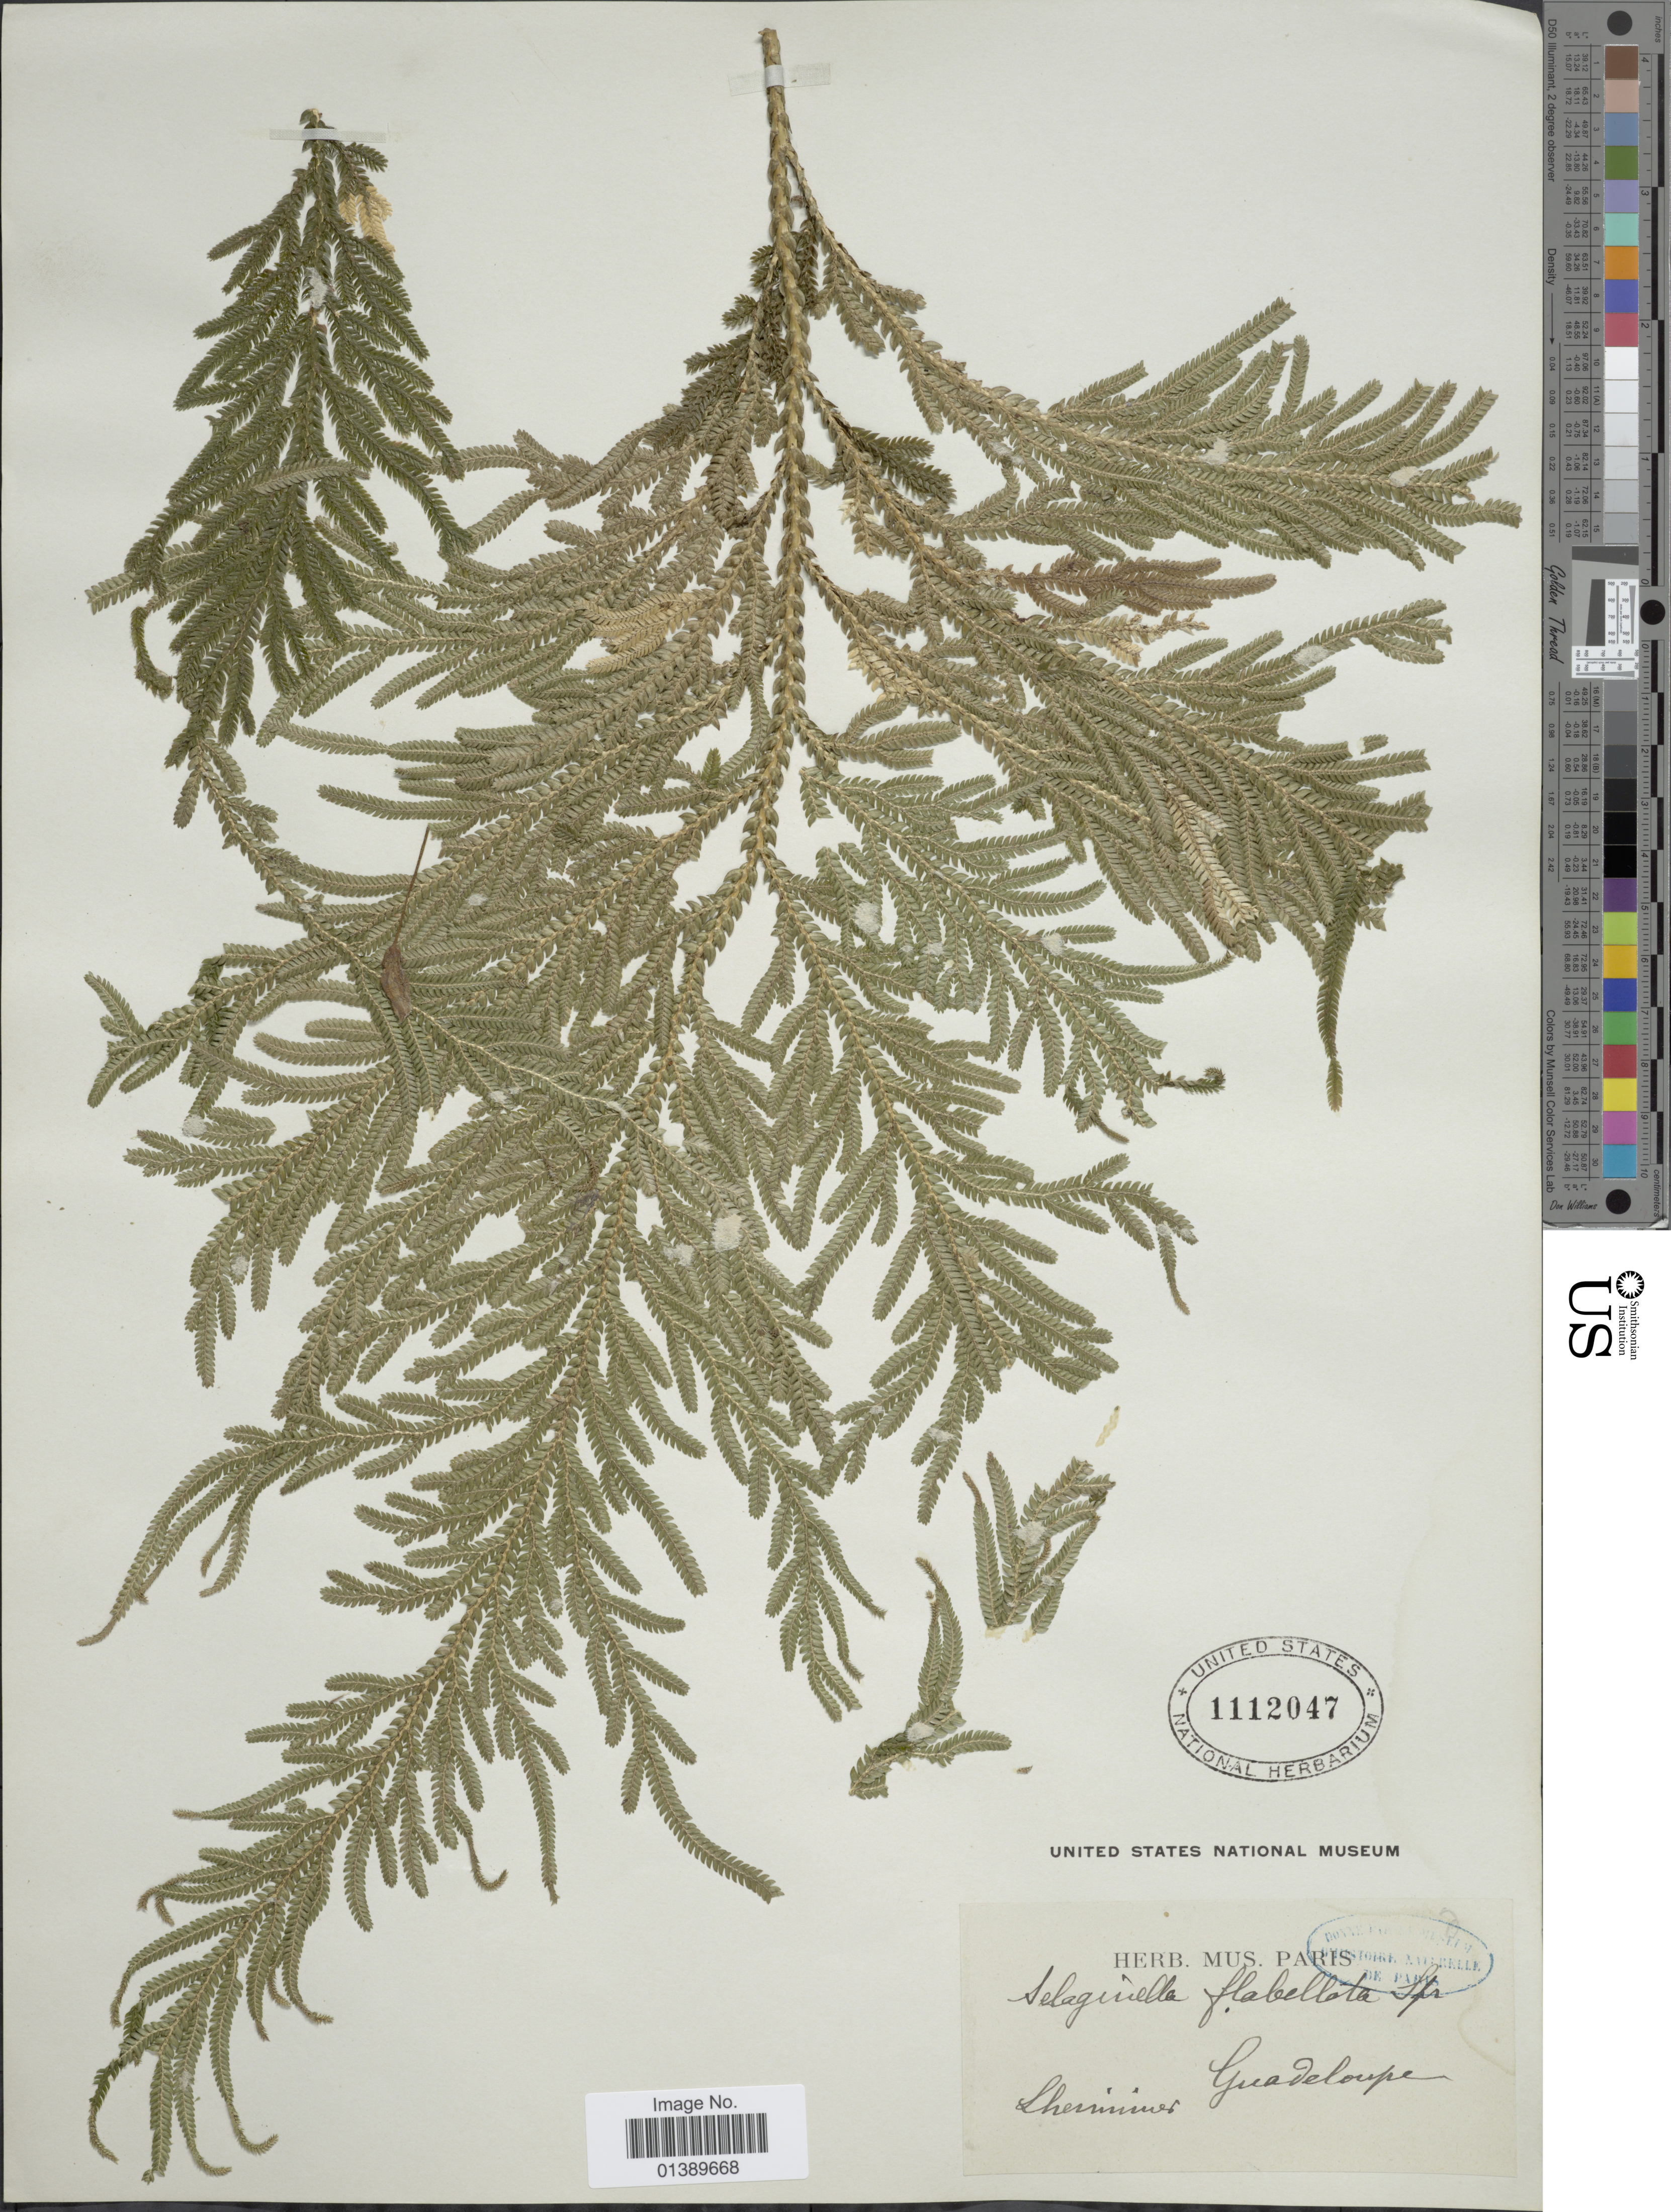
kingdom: Plantae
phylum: Tracheophyta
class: Lycopodiopsida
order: Selaginellales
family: Selaginellaceae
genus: Selaginella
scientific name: Selaginella flabellata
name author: L.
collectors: F. L'Herminier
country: Guadeloupe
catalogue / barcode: US 1112047